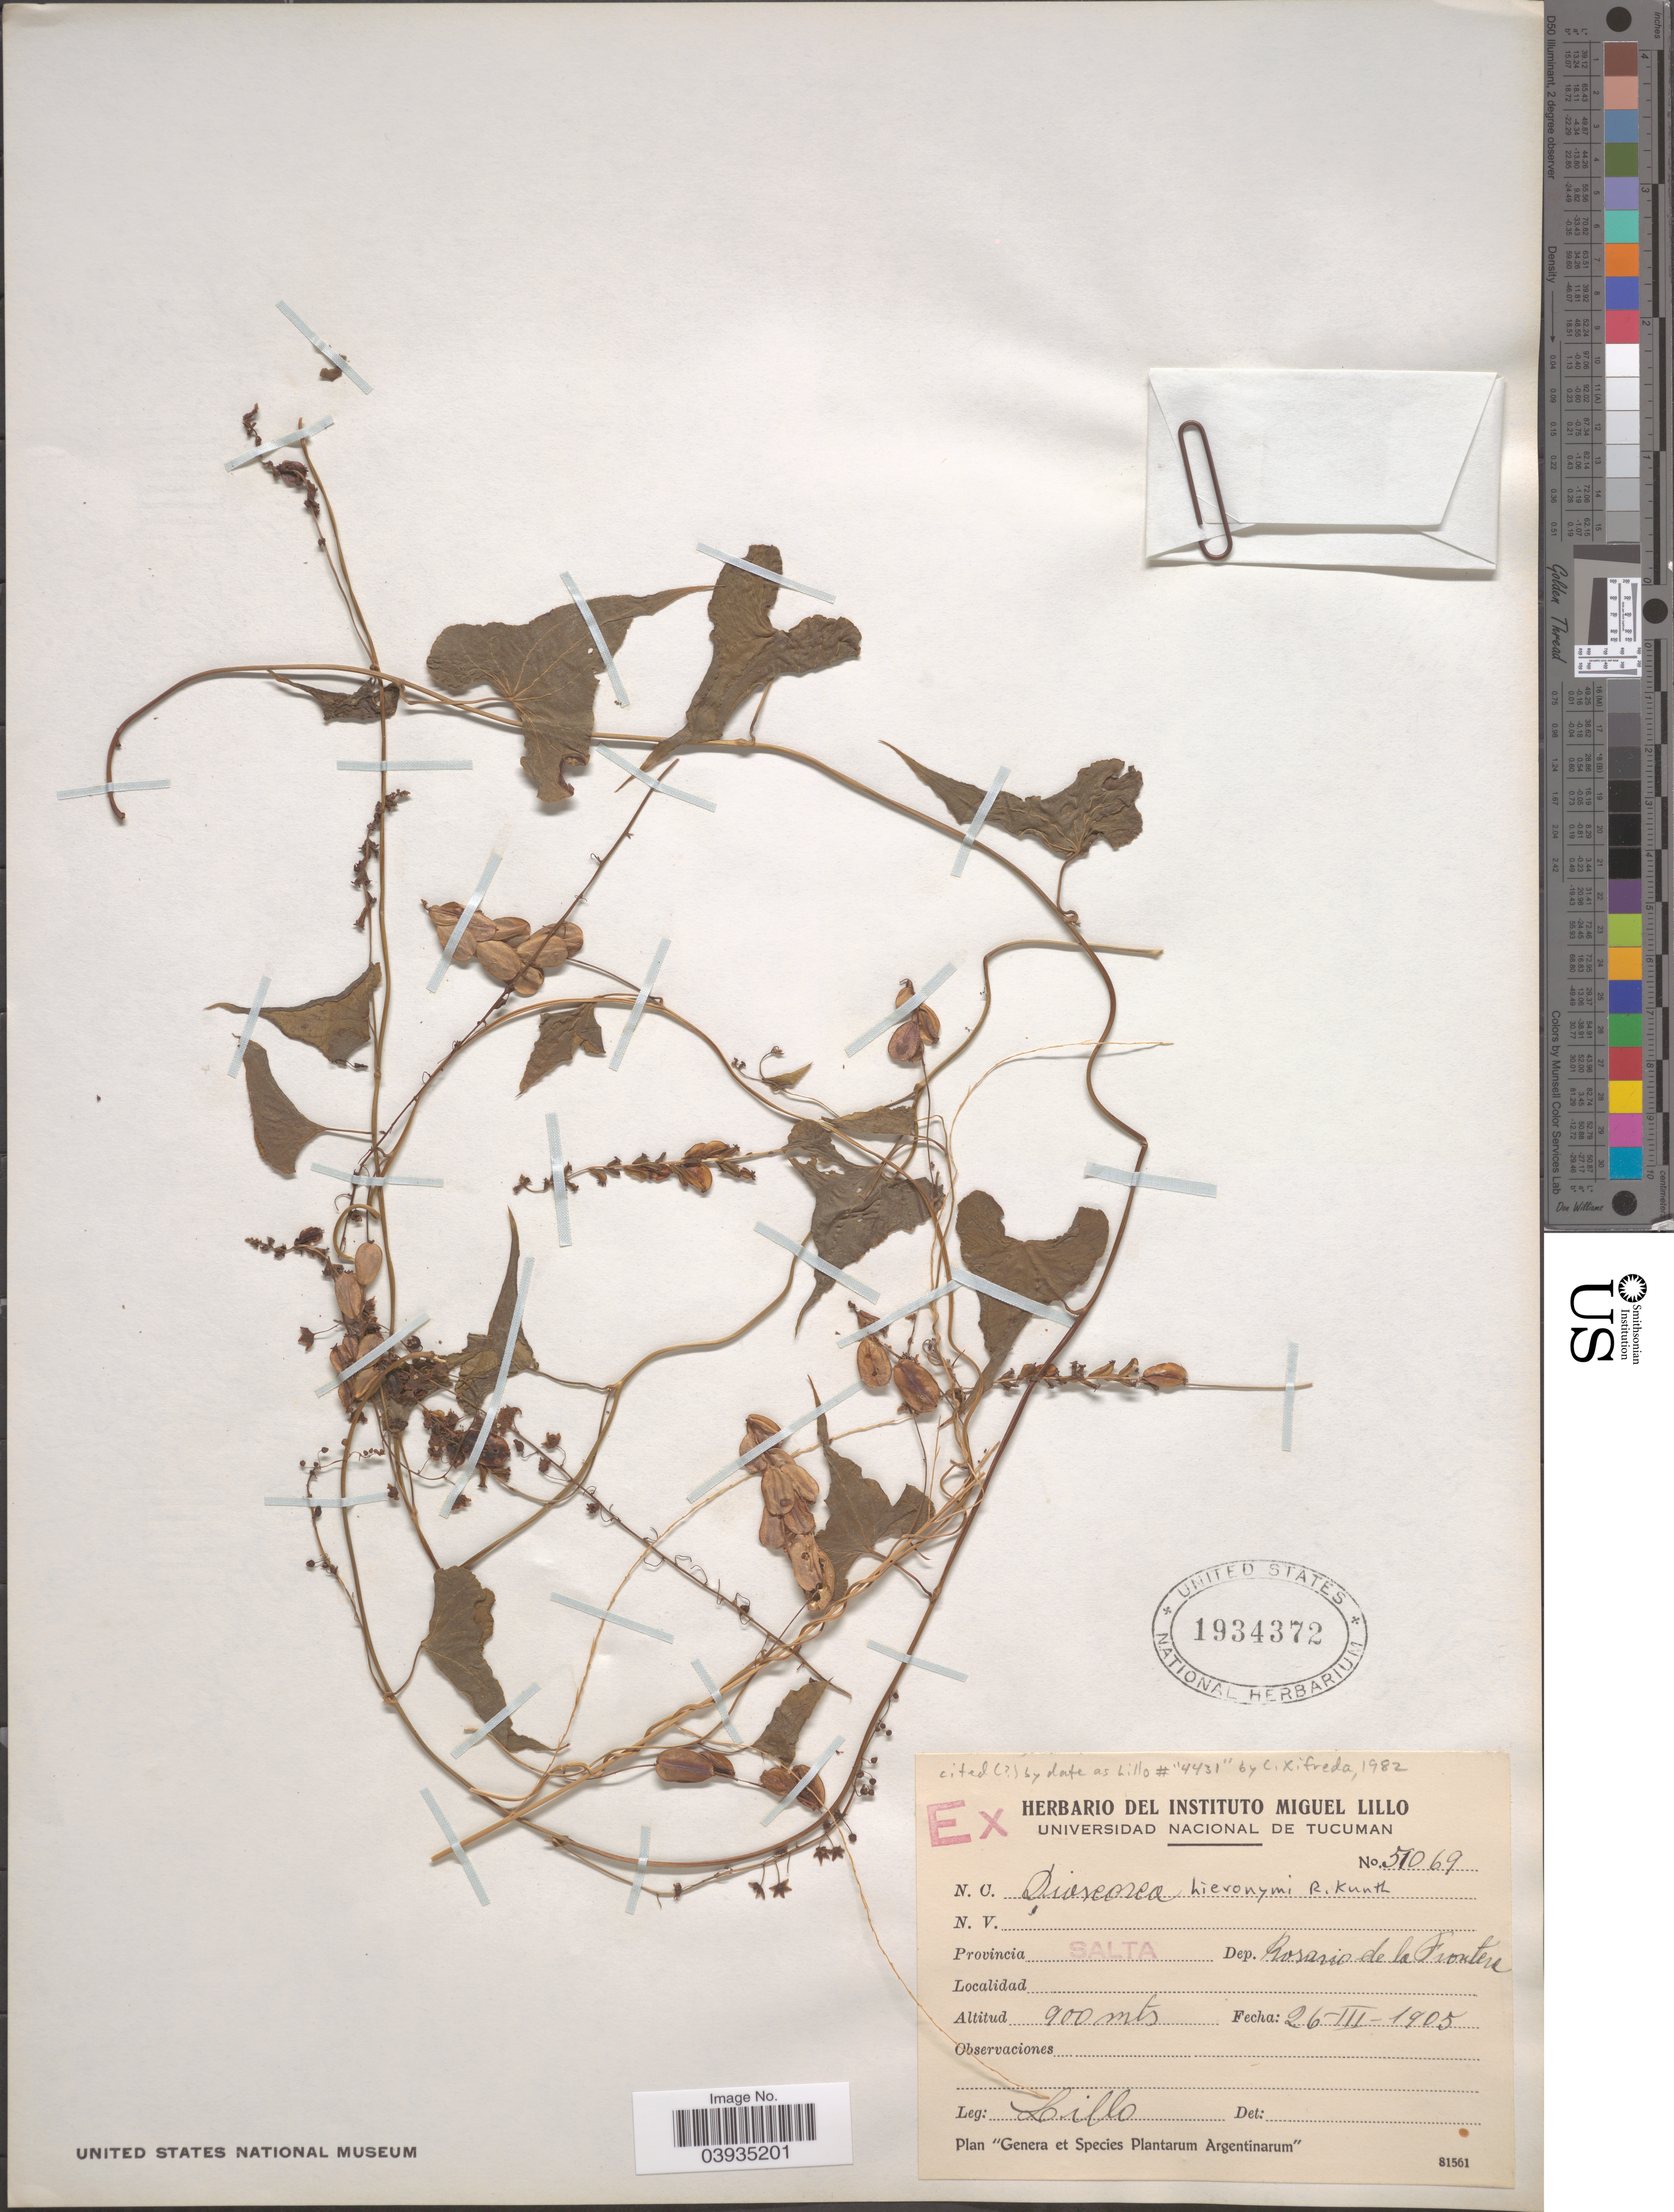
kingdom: Plantae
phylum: Tracheophyta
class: Liliopsida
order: Dioscoreales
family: Dioscoreaceae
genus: Dioscorea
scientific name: Dioscorea hieronymi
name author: Uline ex R. Knuth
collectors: M. Lillo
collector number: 51069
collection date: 1905-03-26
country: Argentina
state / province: Salta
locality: Dep. Rosario de la Frontera .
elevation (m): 900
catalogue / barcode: US 1934372